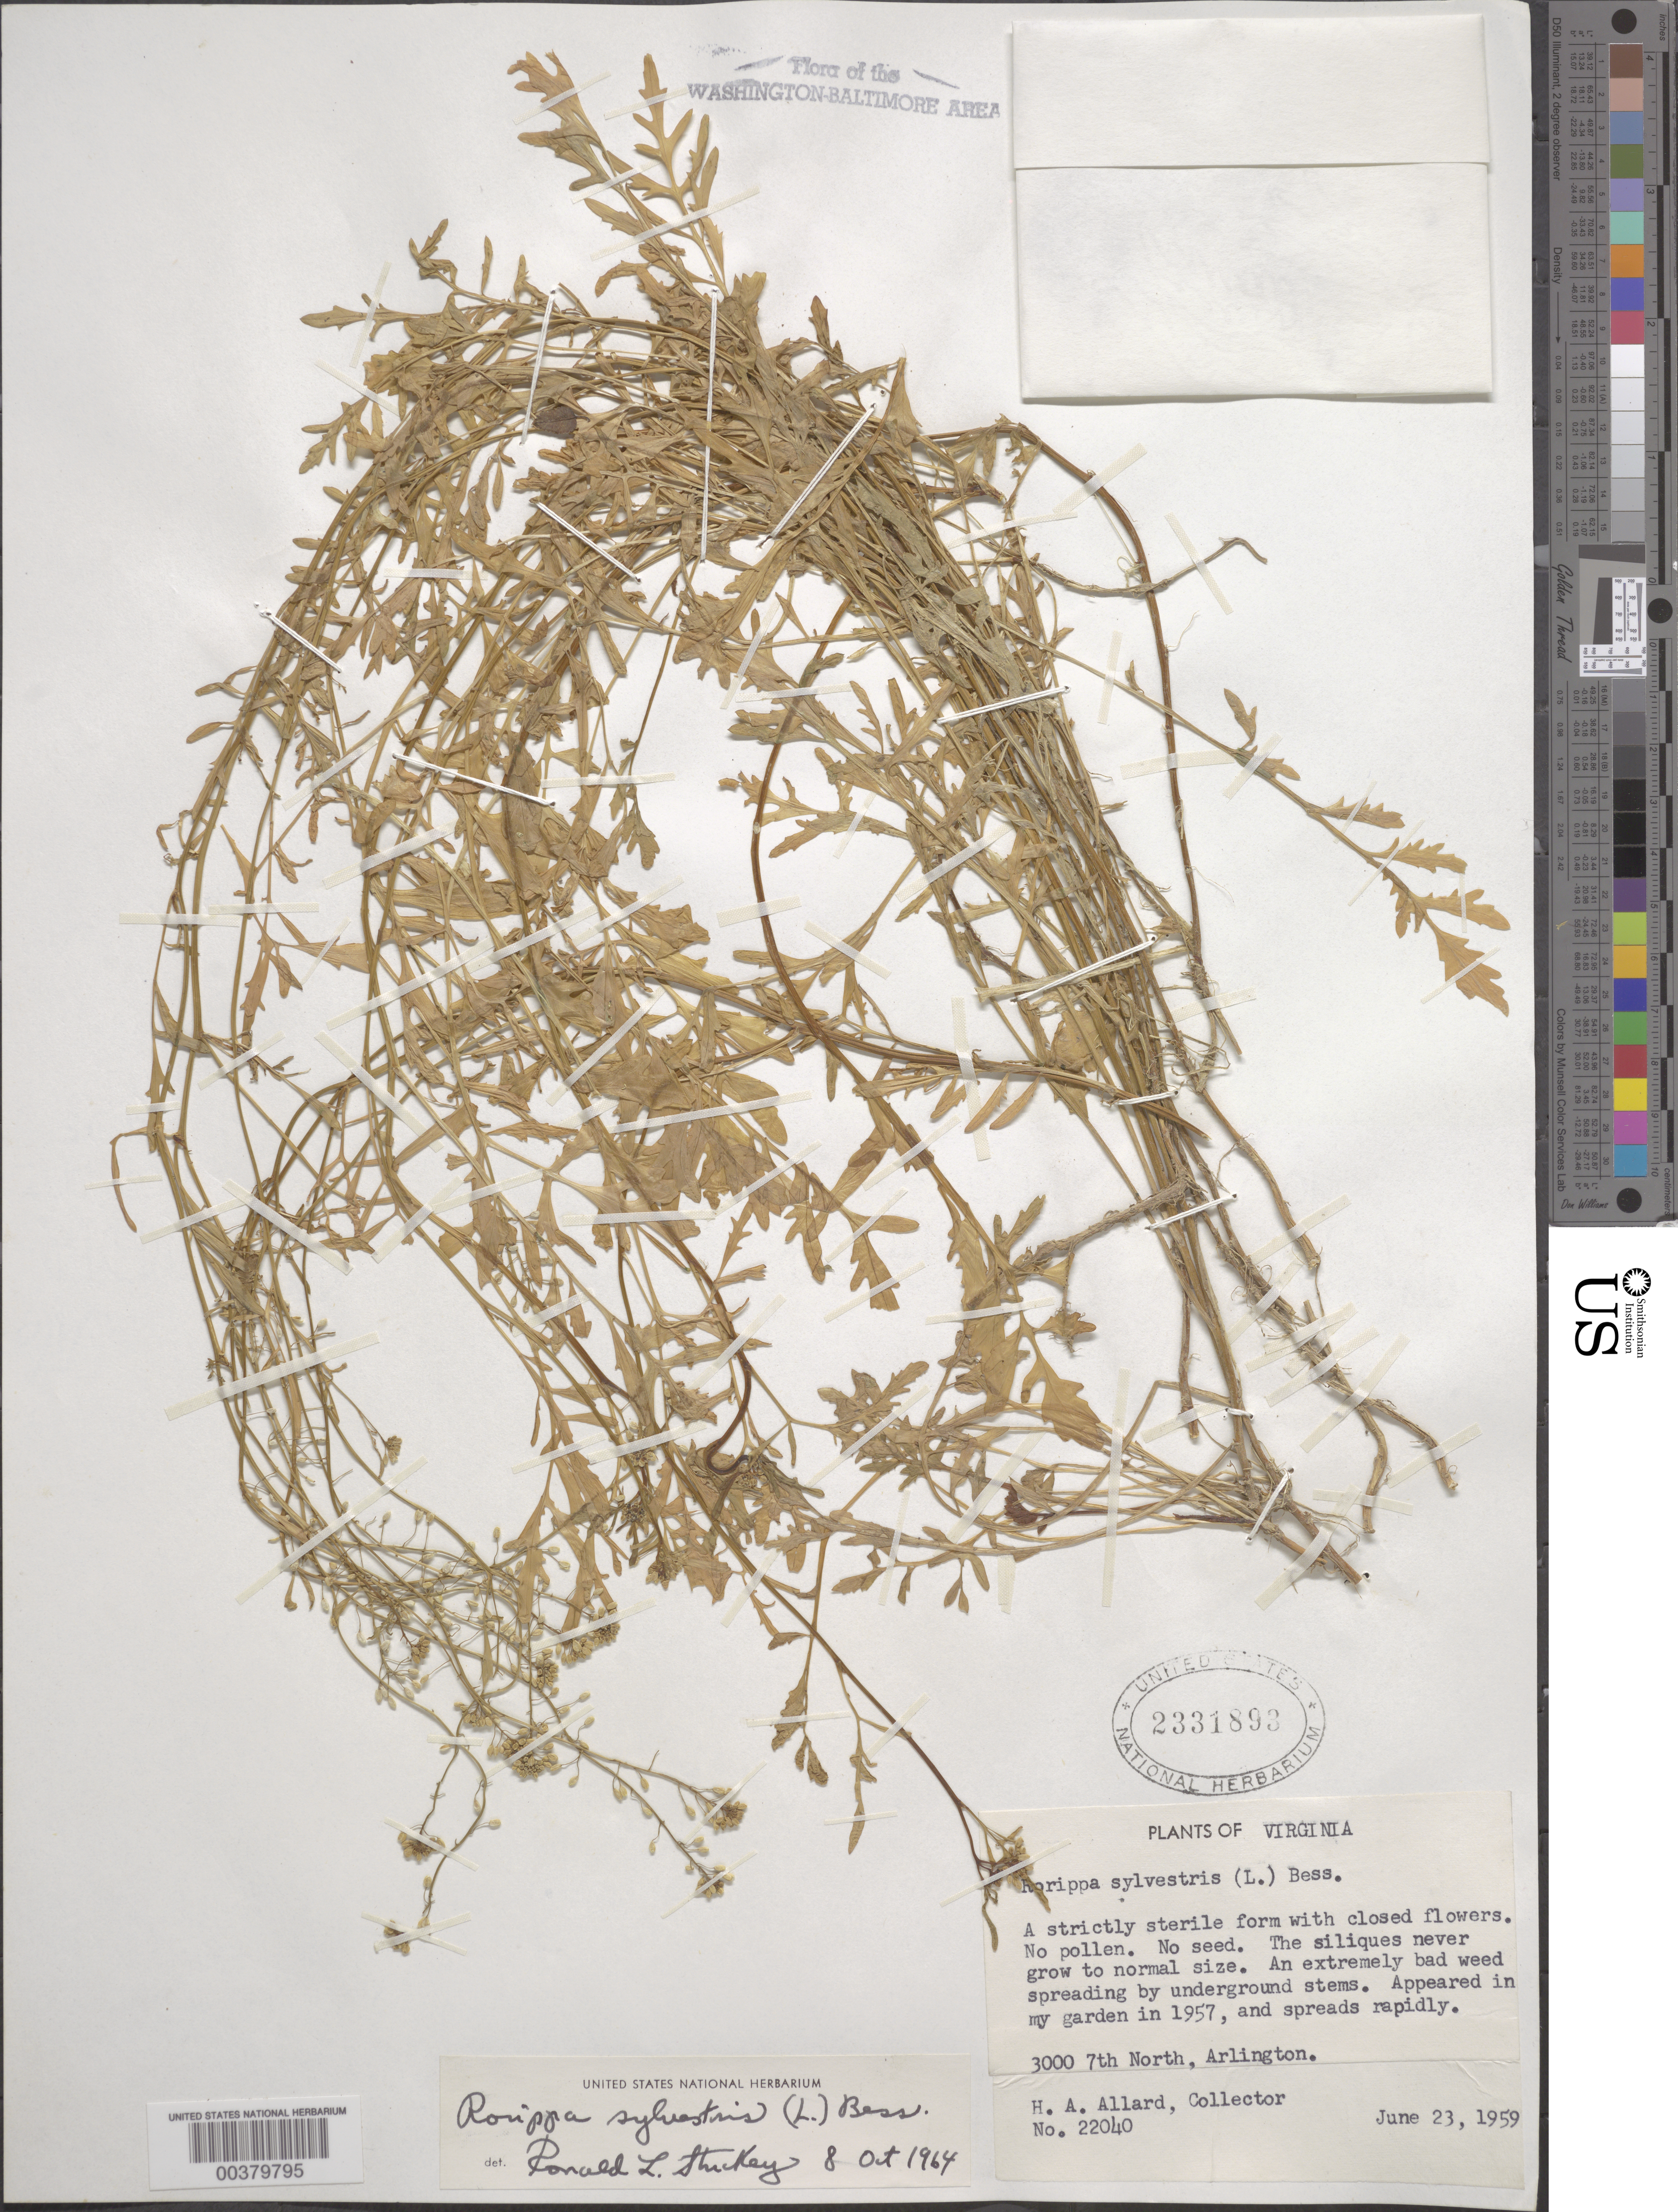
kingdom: Plantae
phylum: Tracheophyta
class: Magnoliopsida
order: Brassicales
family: Brassicaceae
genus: Rorippa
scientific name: Rorippa sylvestris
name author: (L.) Besser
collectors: H. A. Allard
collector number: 22040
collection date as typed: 23 Jun 1959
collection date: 1959-06-23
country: United States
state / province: Virginia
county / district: Arlington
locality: Arlington, Allards Yard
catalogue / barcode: US 2331893